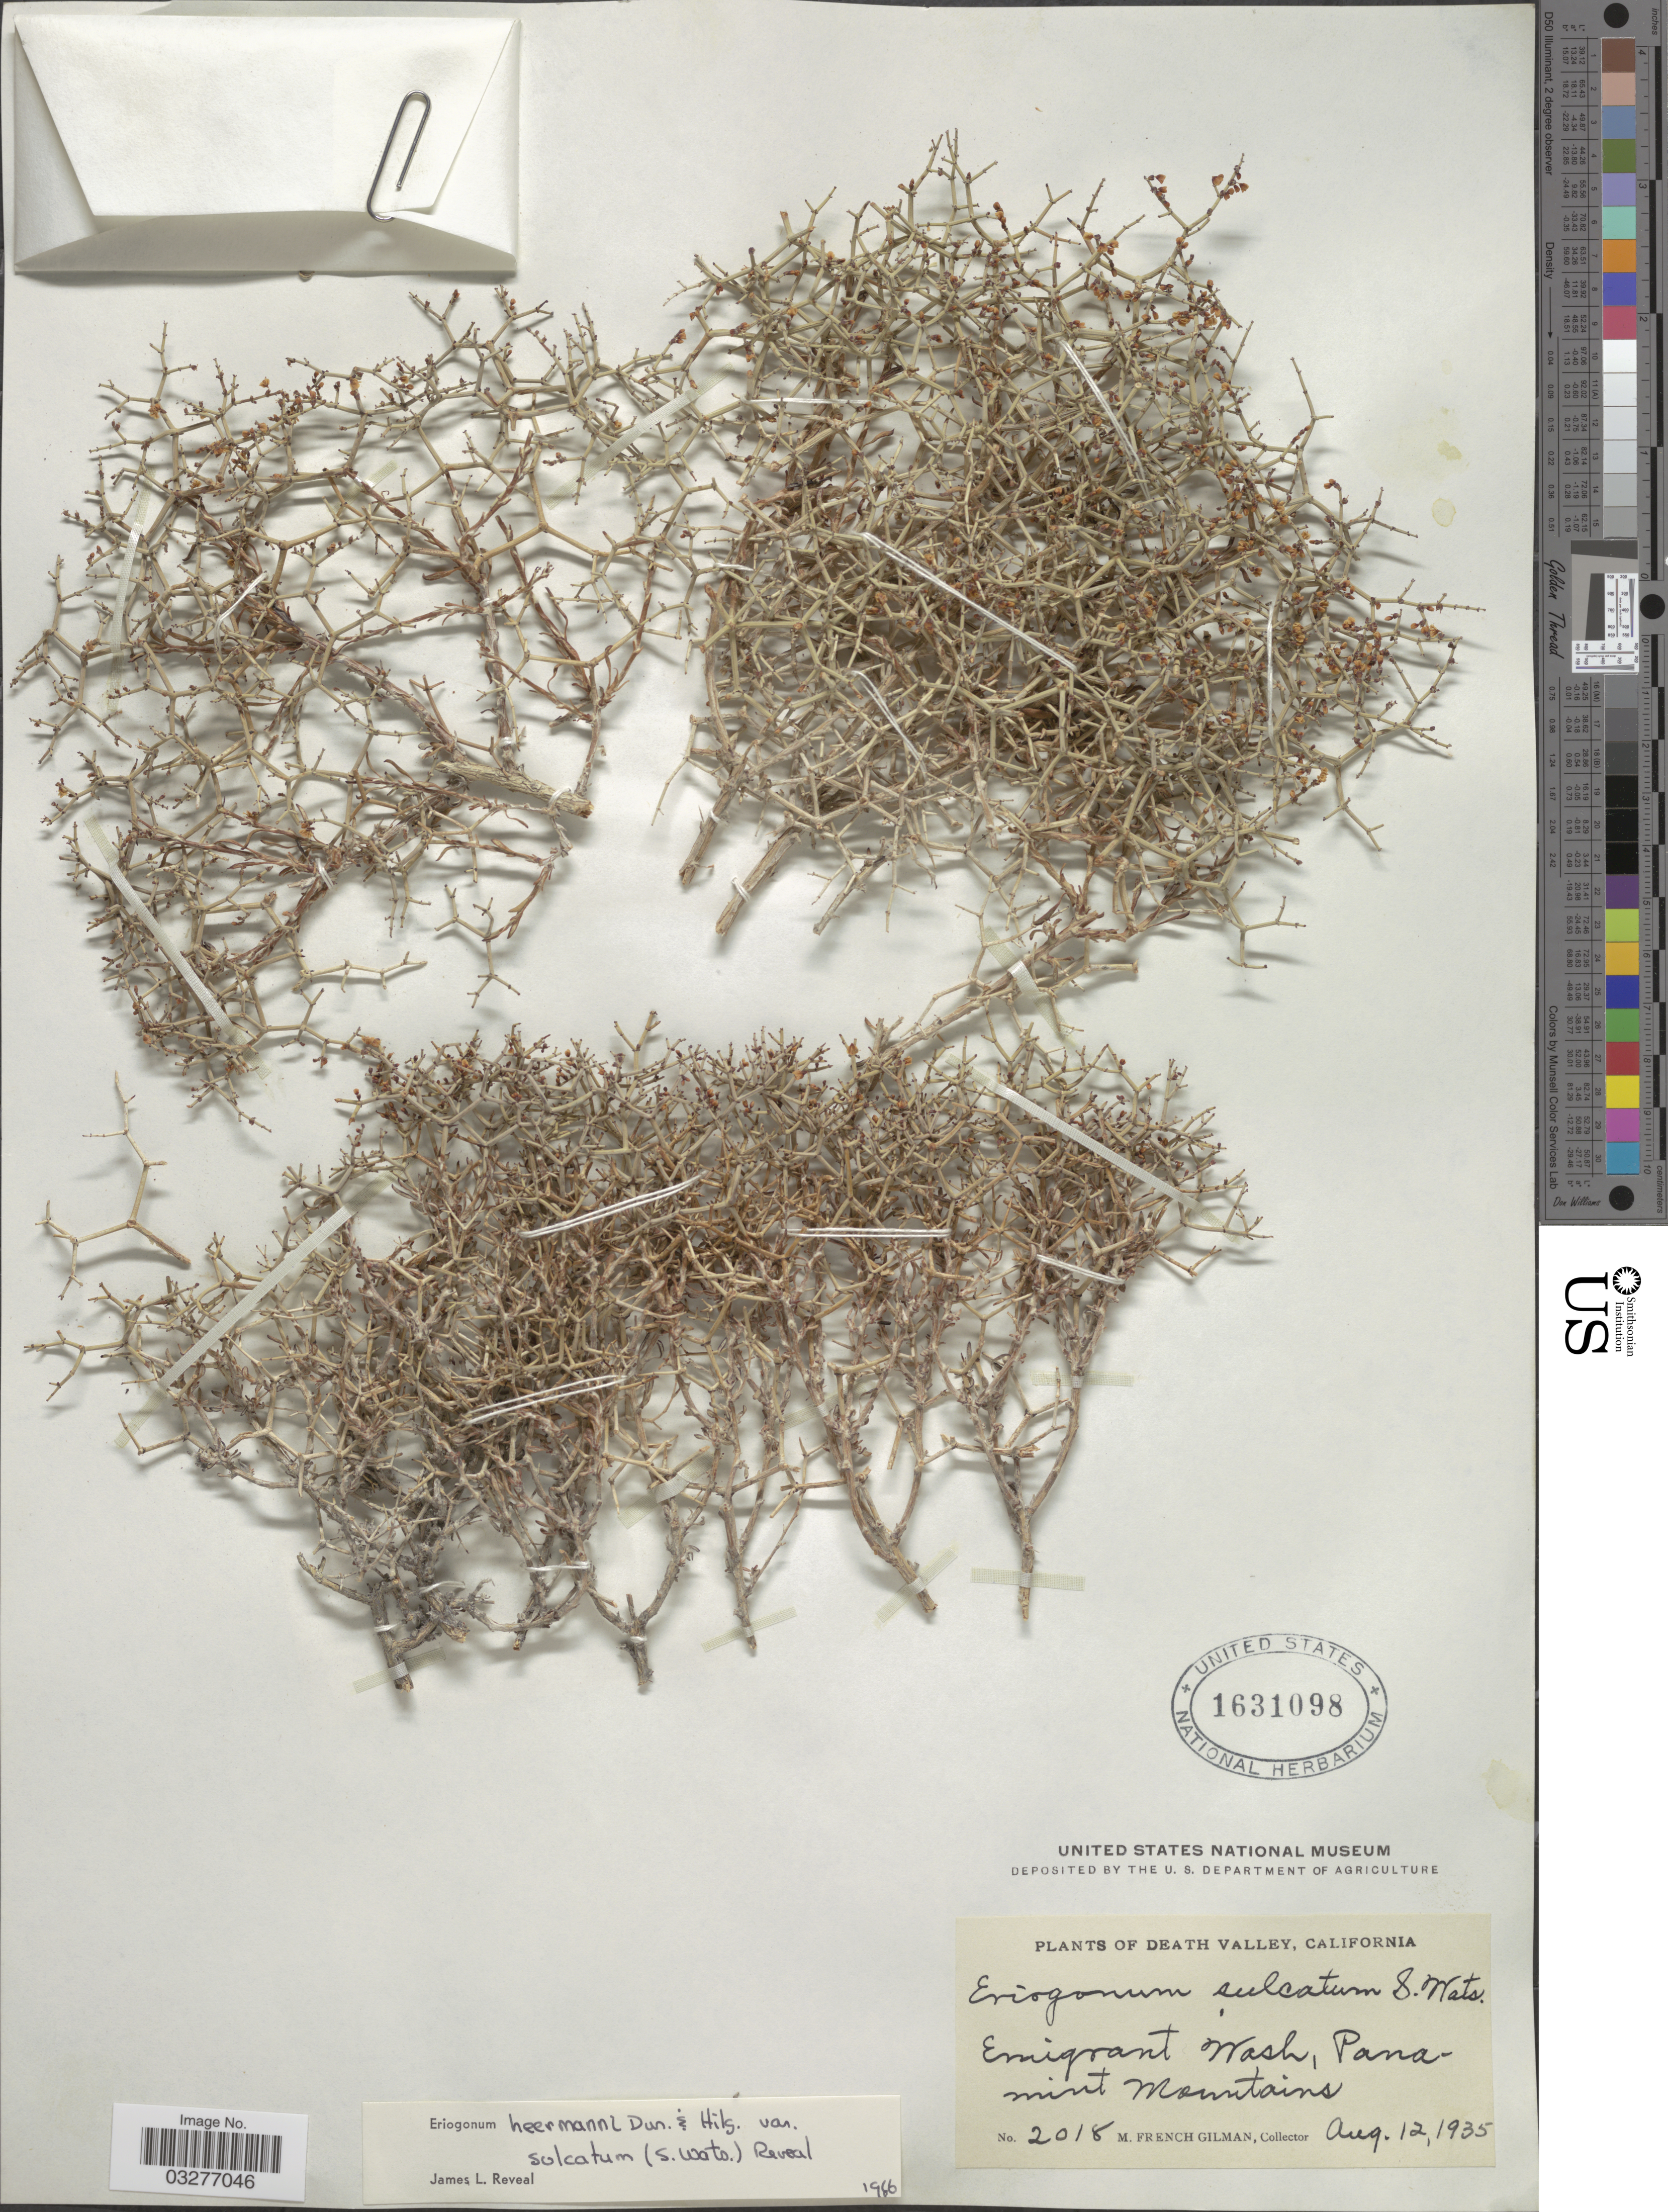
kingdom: Plantae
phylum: Tracheophyta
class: Magnoliopsida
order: Caryophyllales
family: Polygonaceae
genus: Eriogonum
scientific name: Eriogonum heermannii var. sulcatum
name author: (S. Watson) Munz & Reveal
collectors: M. F. Gilman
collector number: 2018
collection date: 1935-08-12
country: United States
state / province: California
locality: Death Valley. Emigrant Wash, Panamint Mountains.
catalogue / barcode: US 1631098